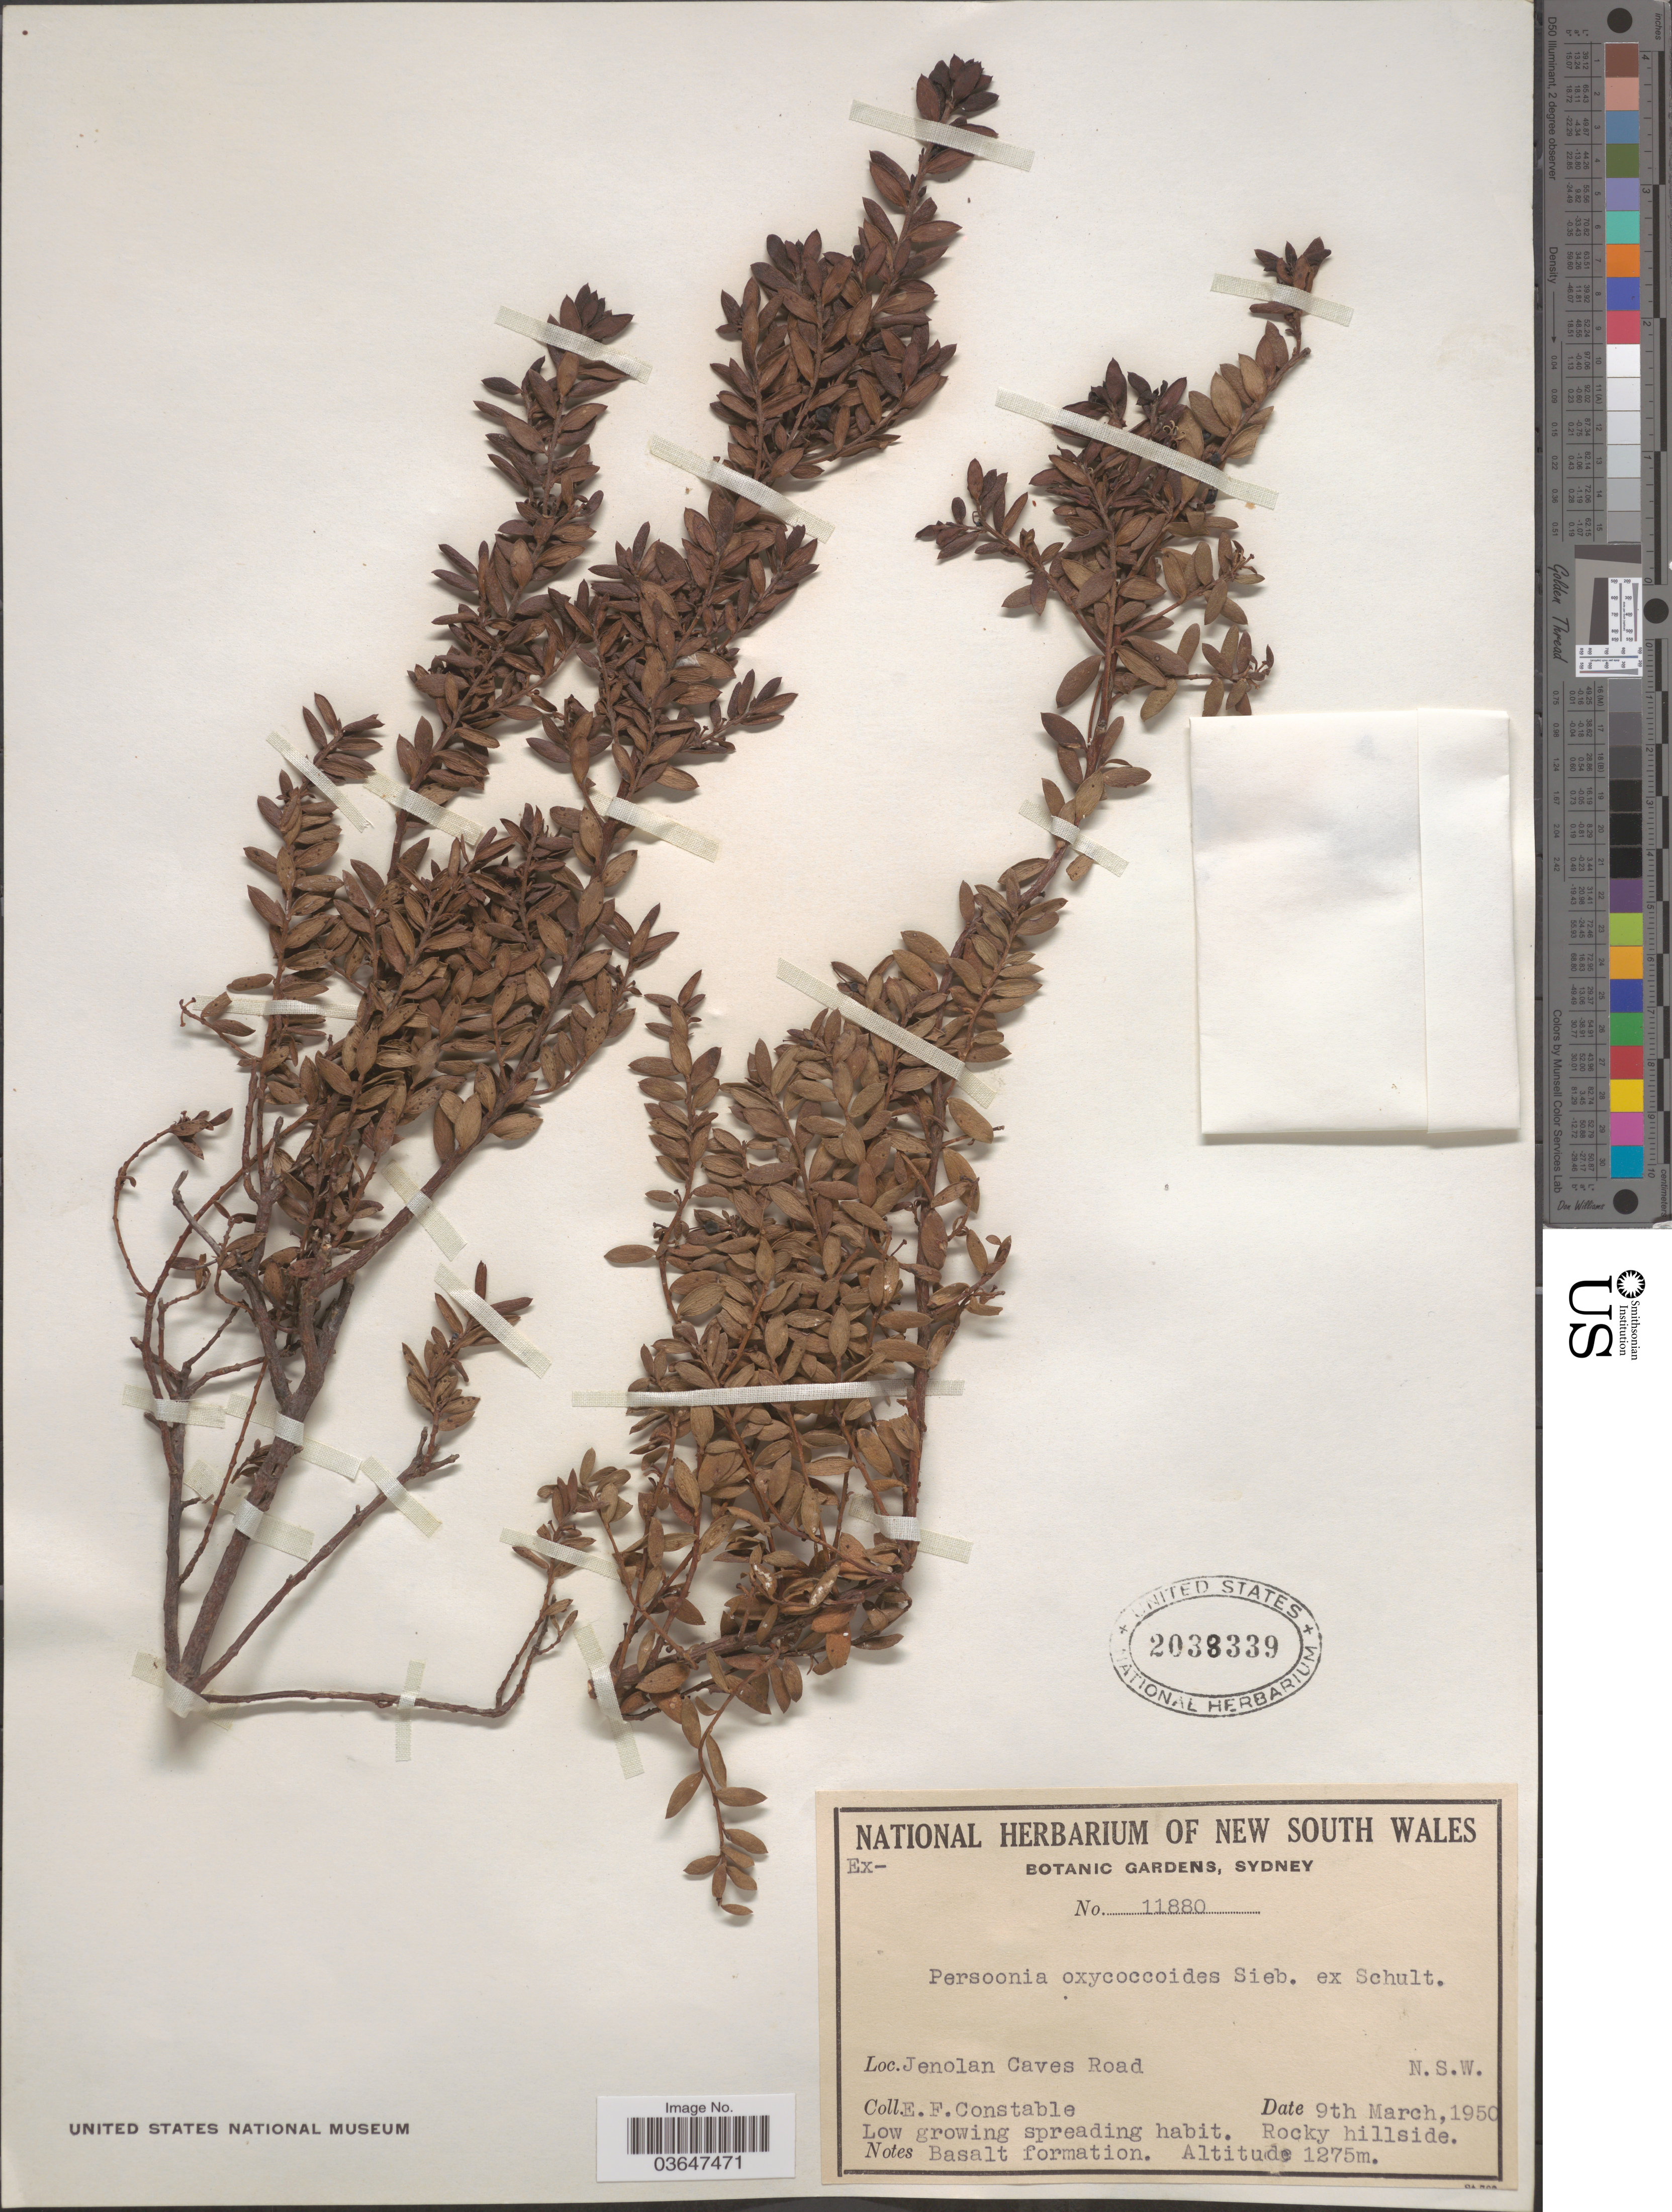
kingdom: Plantae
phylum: Tracheophyta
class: Magnoliopsida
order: Proteales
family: Proteaceae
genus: Persoonia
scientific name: Persoonia oxycoccoides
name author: Sieber ex Schult.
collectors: E. F. Constable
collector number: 11880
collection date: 1950-03-09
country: Australia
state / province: New South Wales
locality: Jenolan Caves Road.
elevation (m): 1275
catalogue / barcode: US 2038339